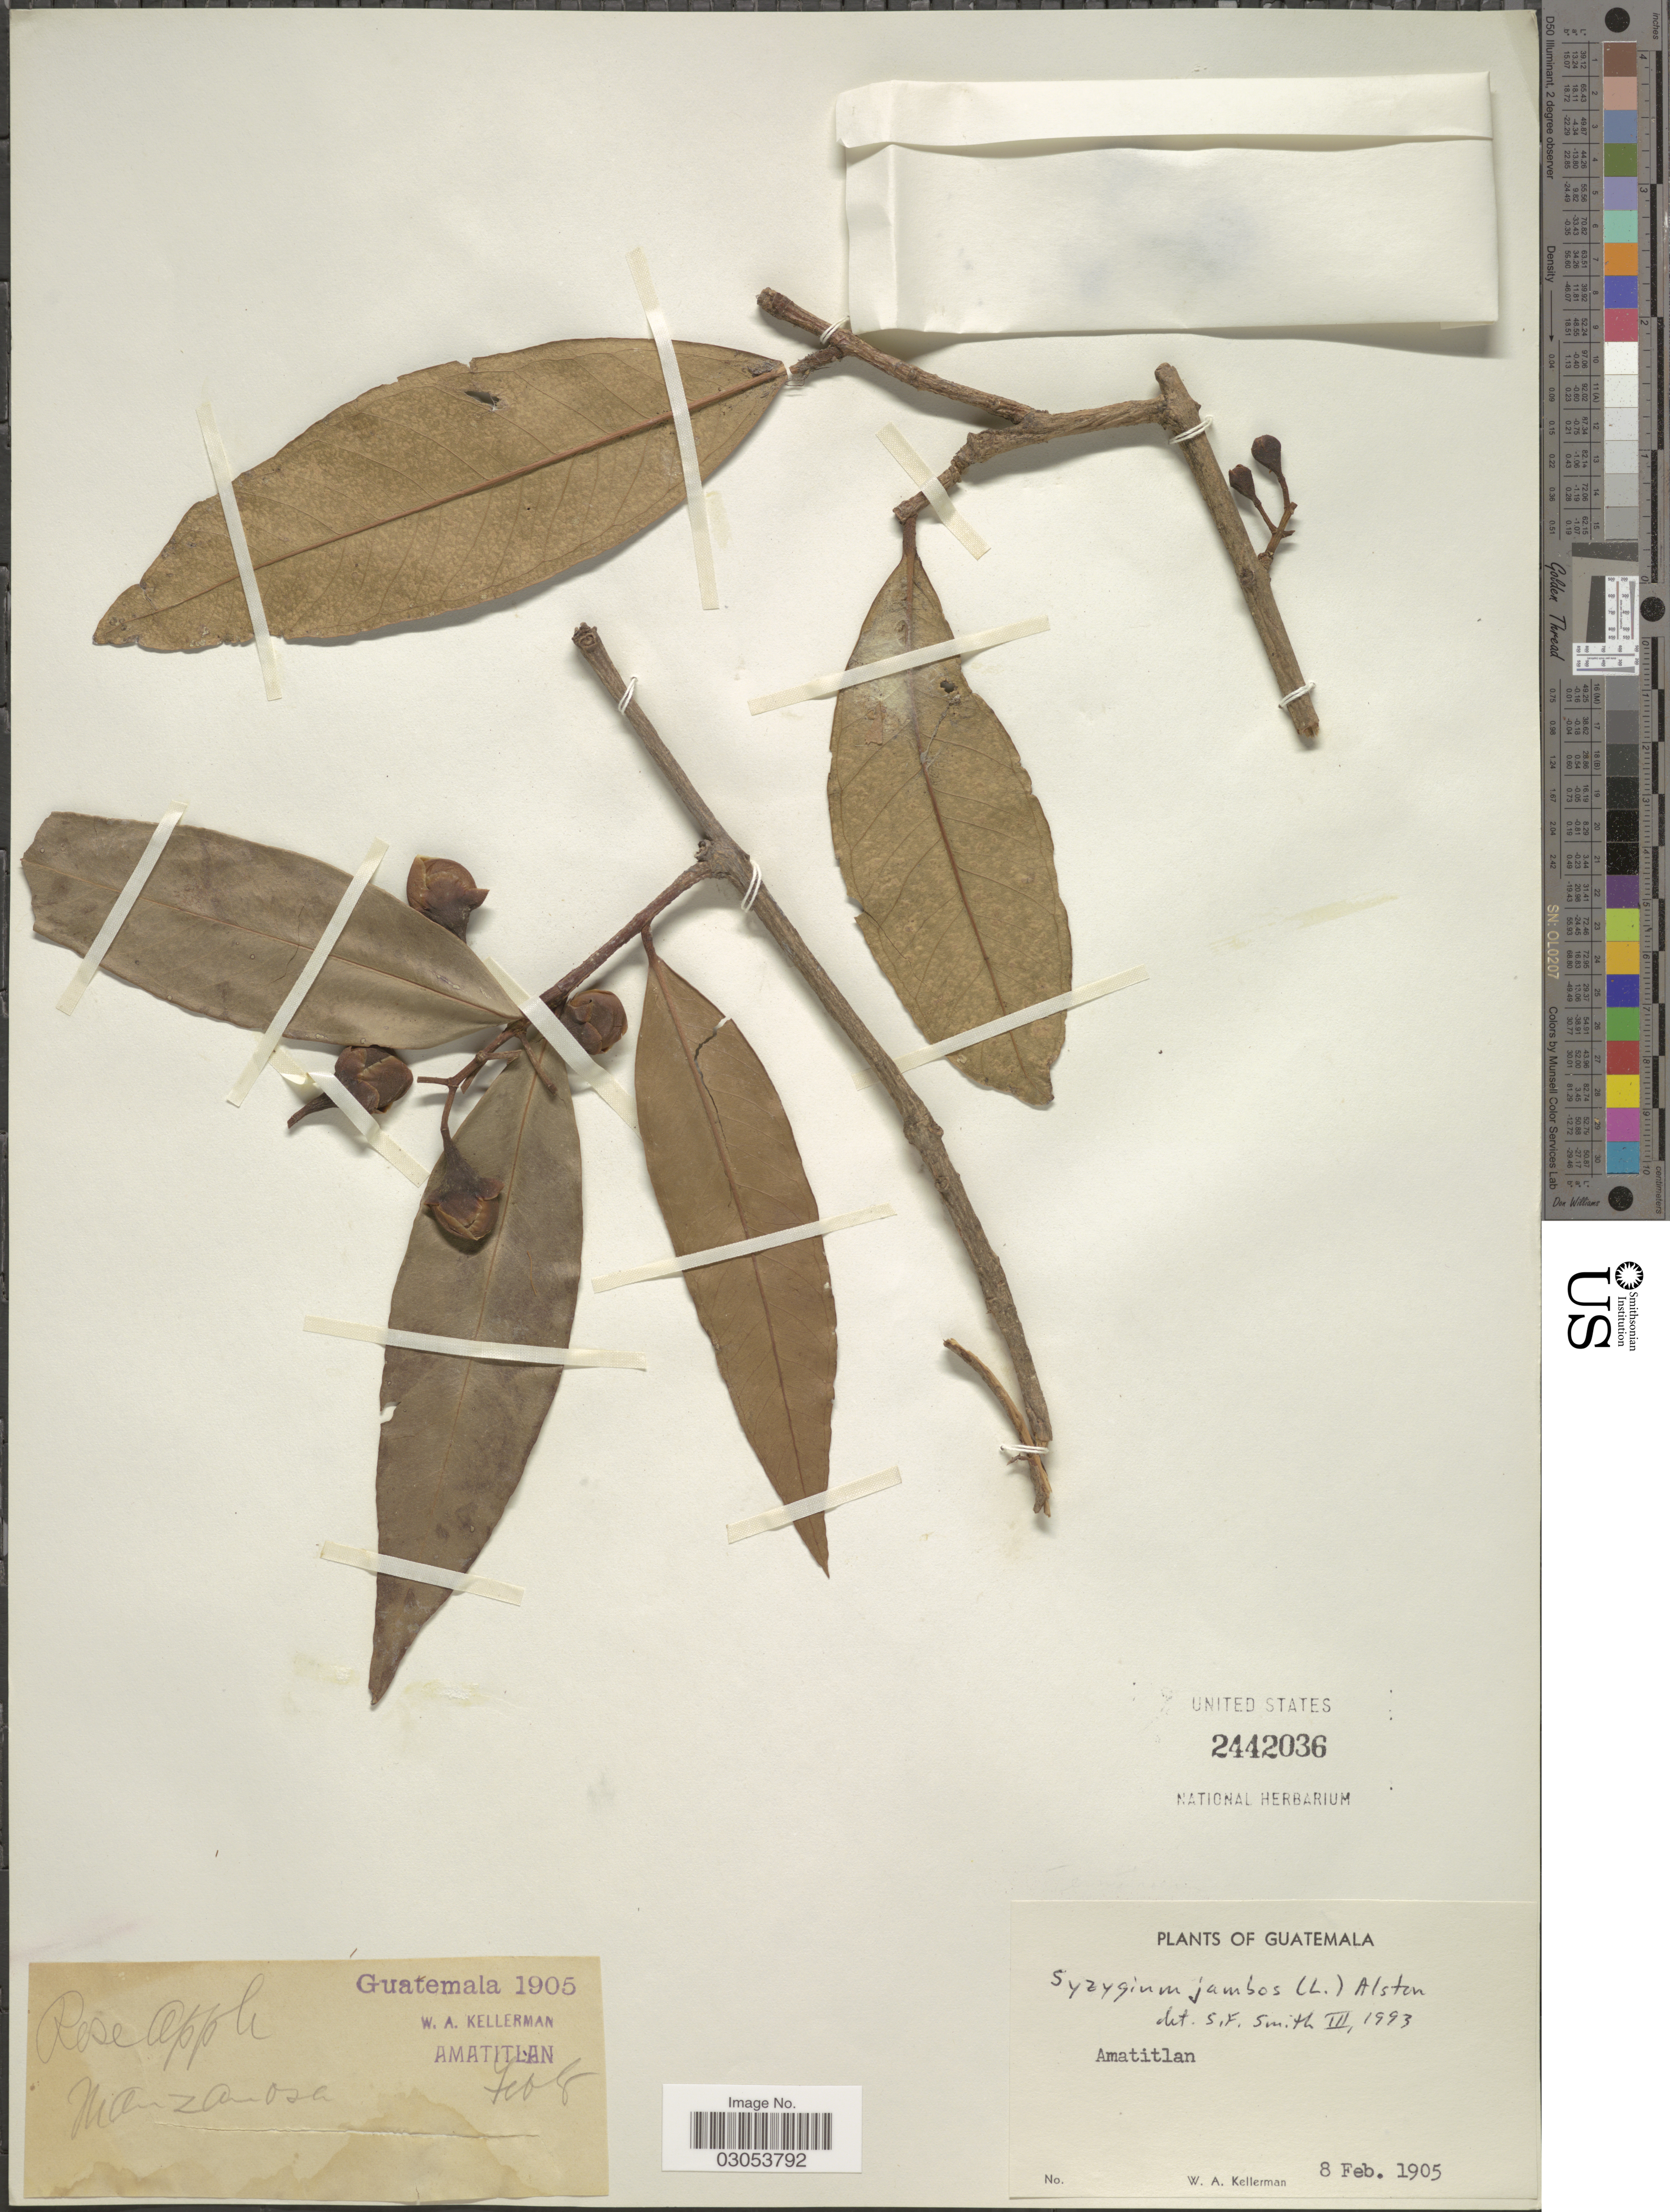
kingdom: Plantae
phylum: Tracheophyta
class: Magnoliopsida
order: Myrtales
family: Myrtaceae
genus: Syzygium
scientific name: Syzygium jambos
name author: (L.) Alston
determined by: Smith, Stephen F., (US), NMNH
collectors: W. Kellerman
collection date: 1905-02-08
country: Guatemala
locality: Amatitlan.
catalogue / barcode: US 2442036